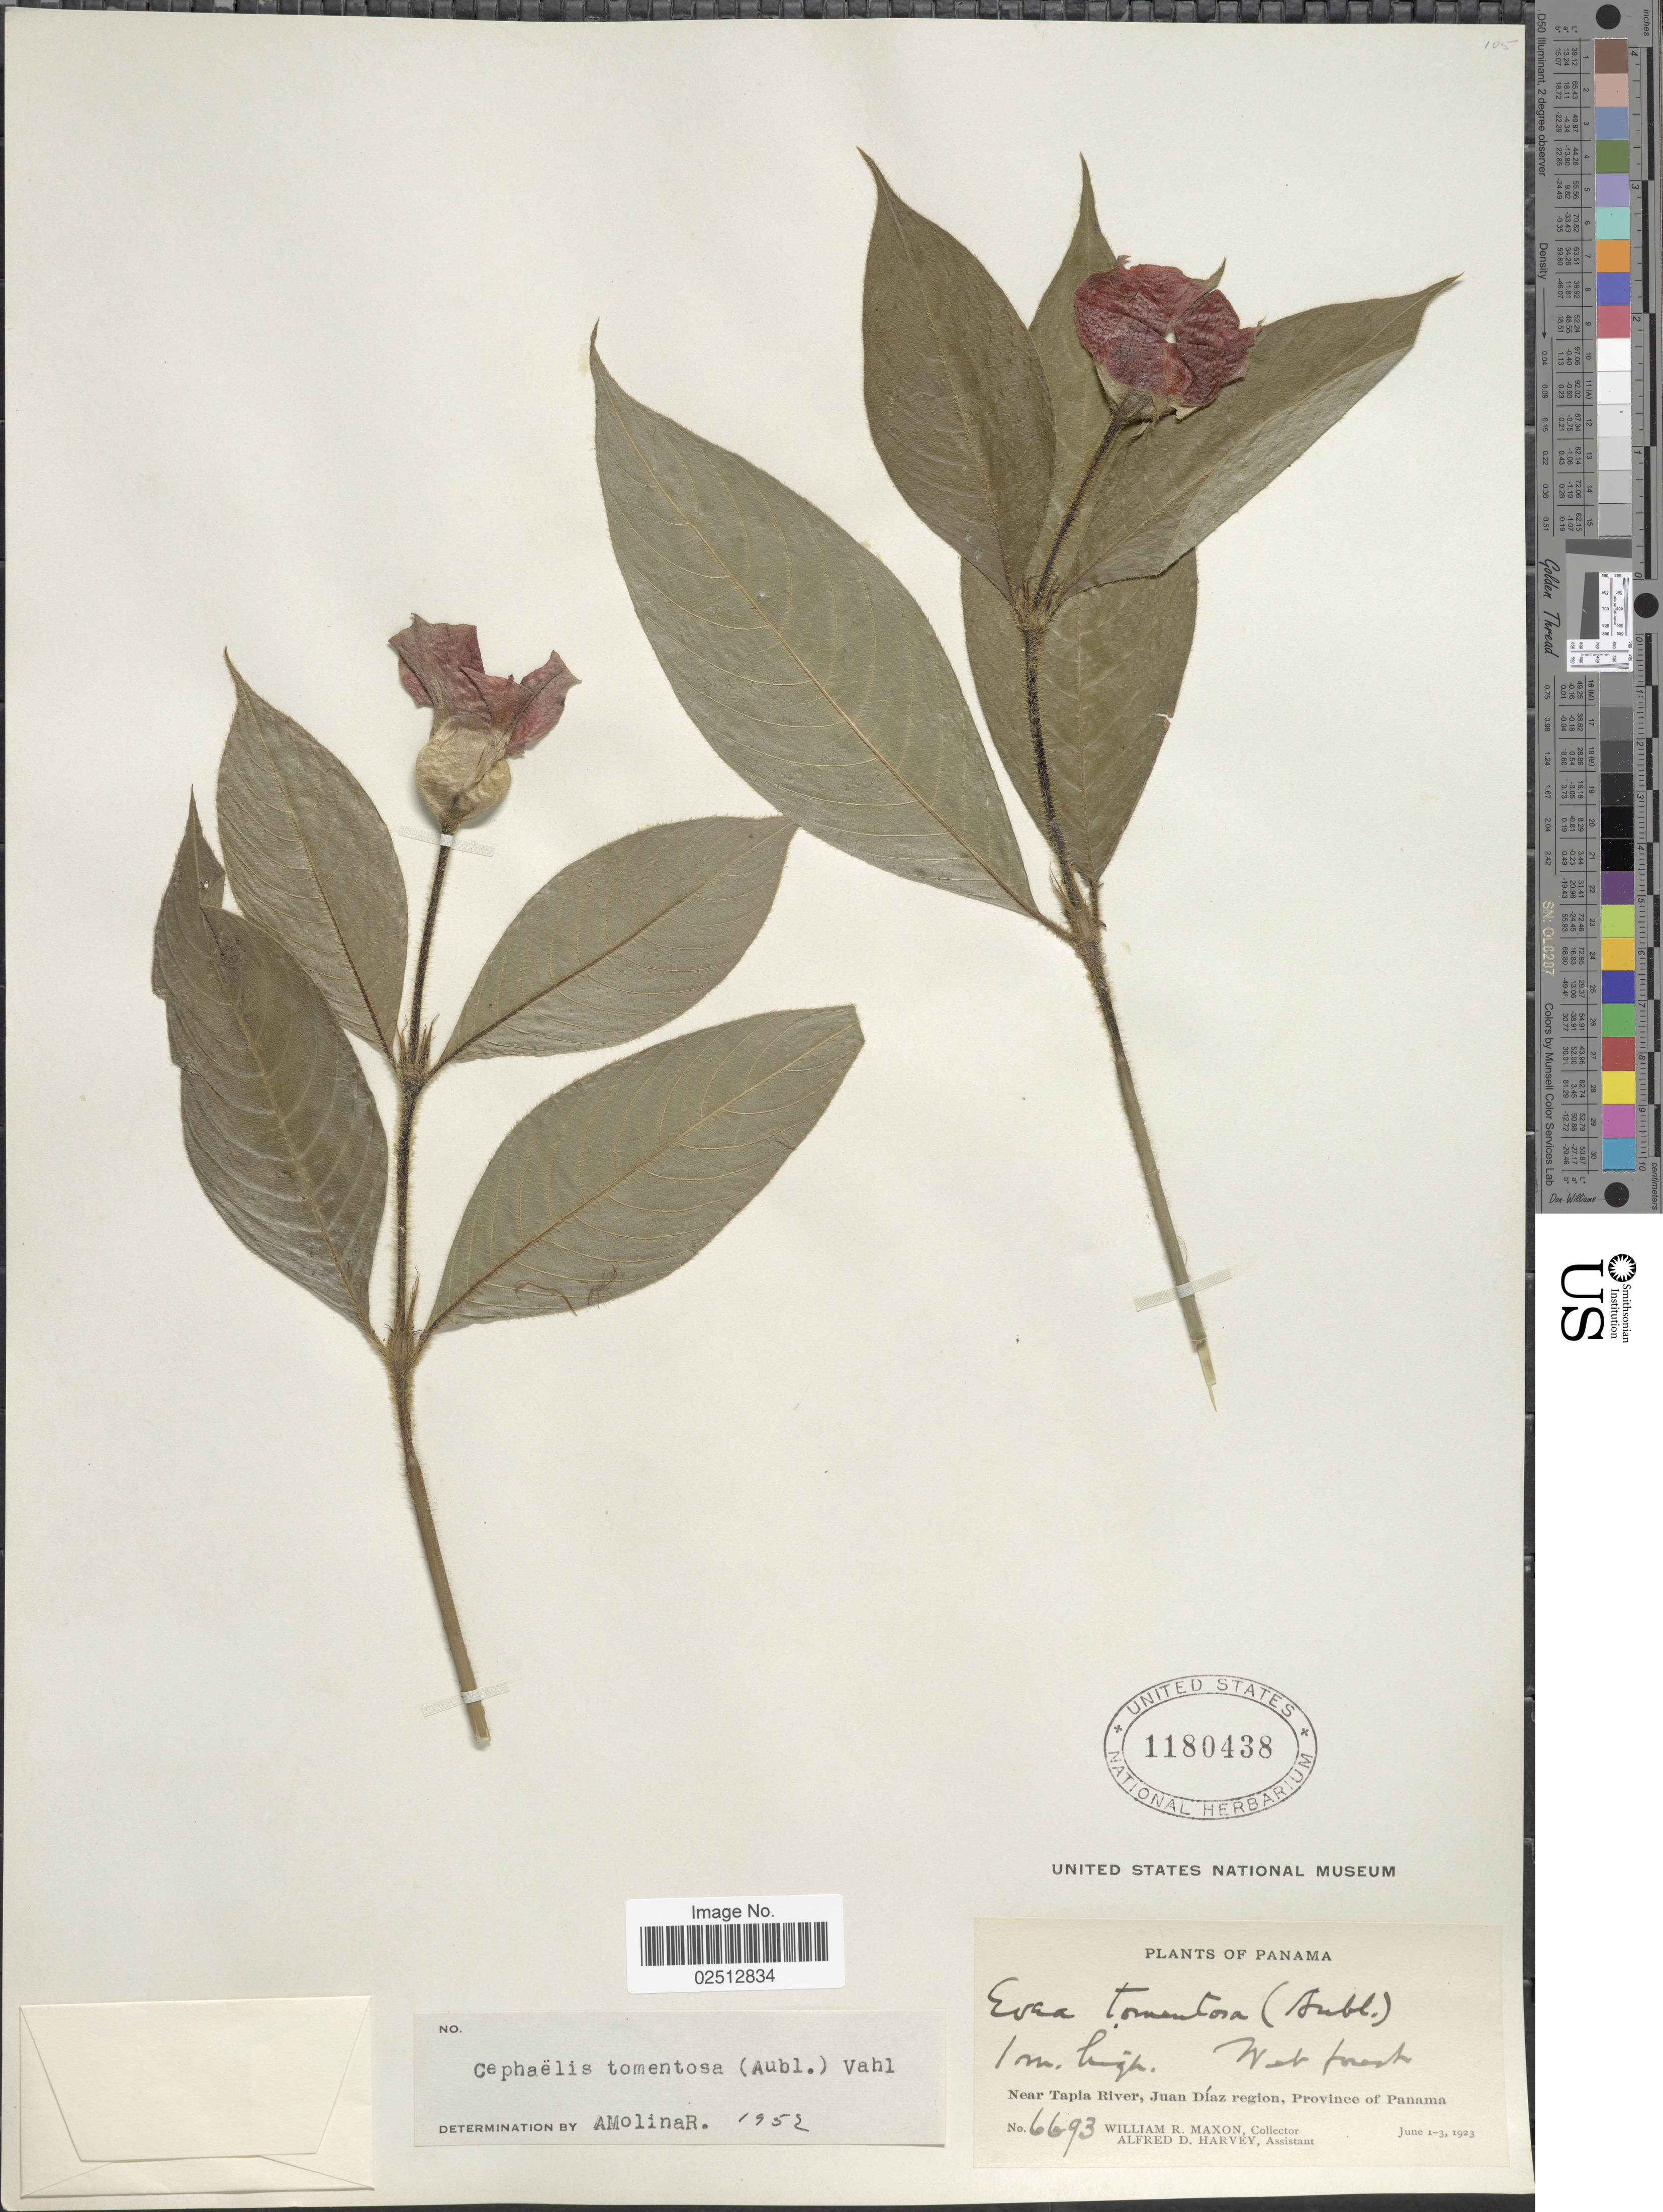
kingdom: Plantae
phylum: Tracheophyta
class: Magnoliopsida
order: Gentianales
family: Rubiaceae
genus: Psychotria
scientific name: Psychotria poeppigiana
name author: Müll. Arg.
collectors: W. R. Maxon & A. D. Harvey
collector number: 6693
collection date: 1923-06-01/1923-06-03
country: Panama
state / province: Panamá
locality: Near Tapia River, Juan Diaz region, Province of Panama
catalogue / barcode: US 1180438